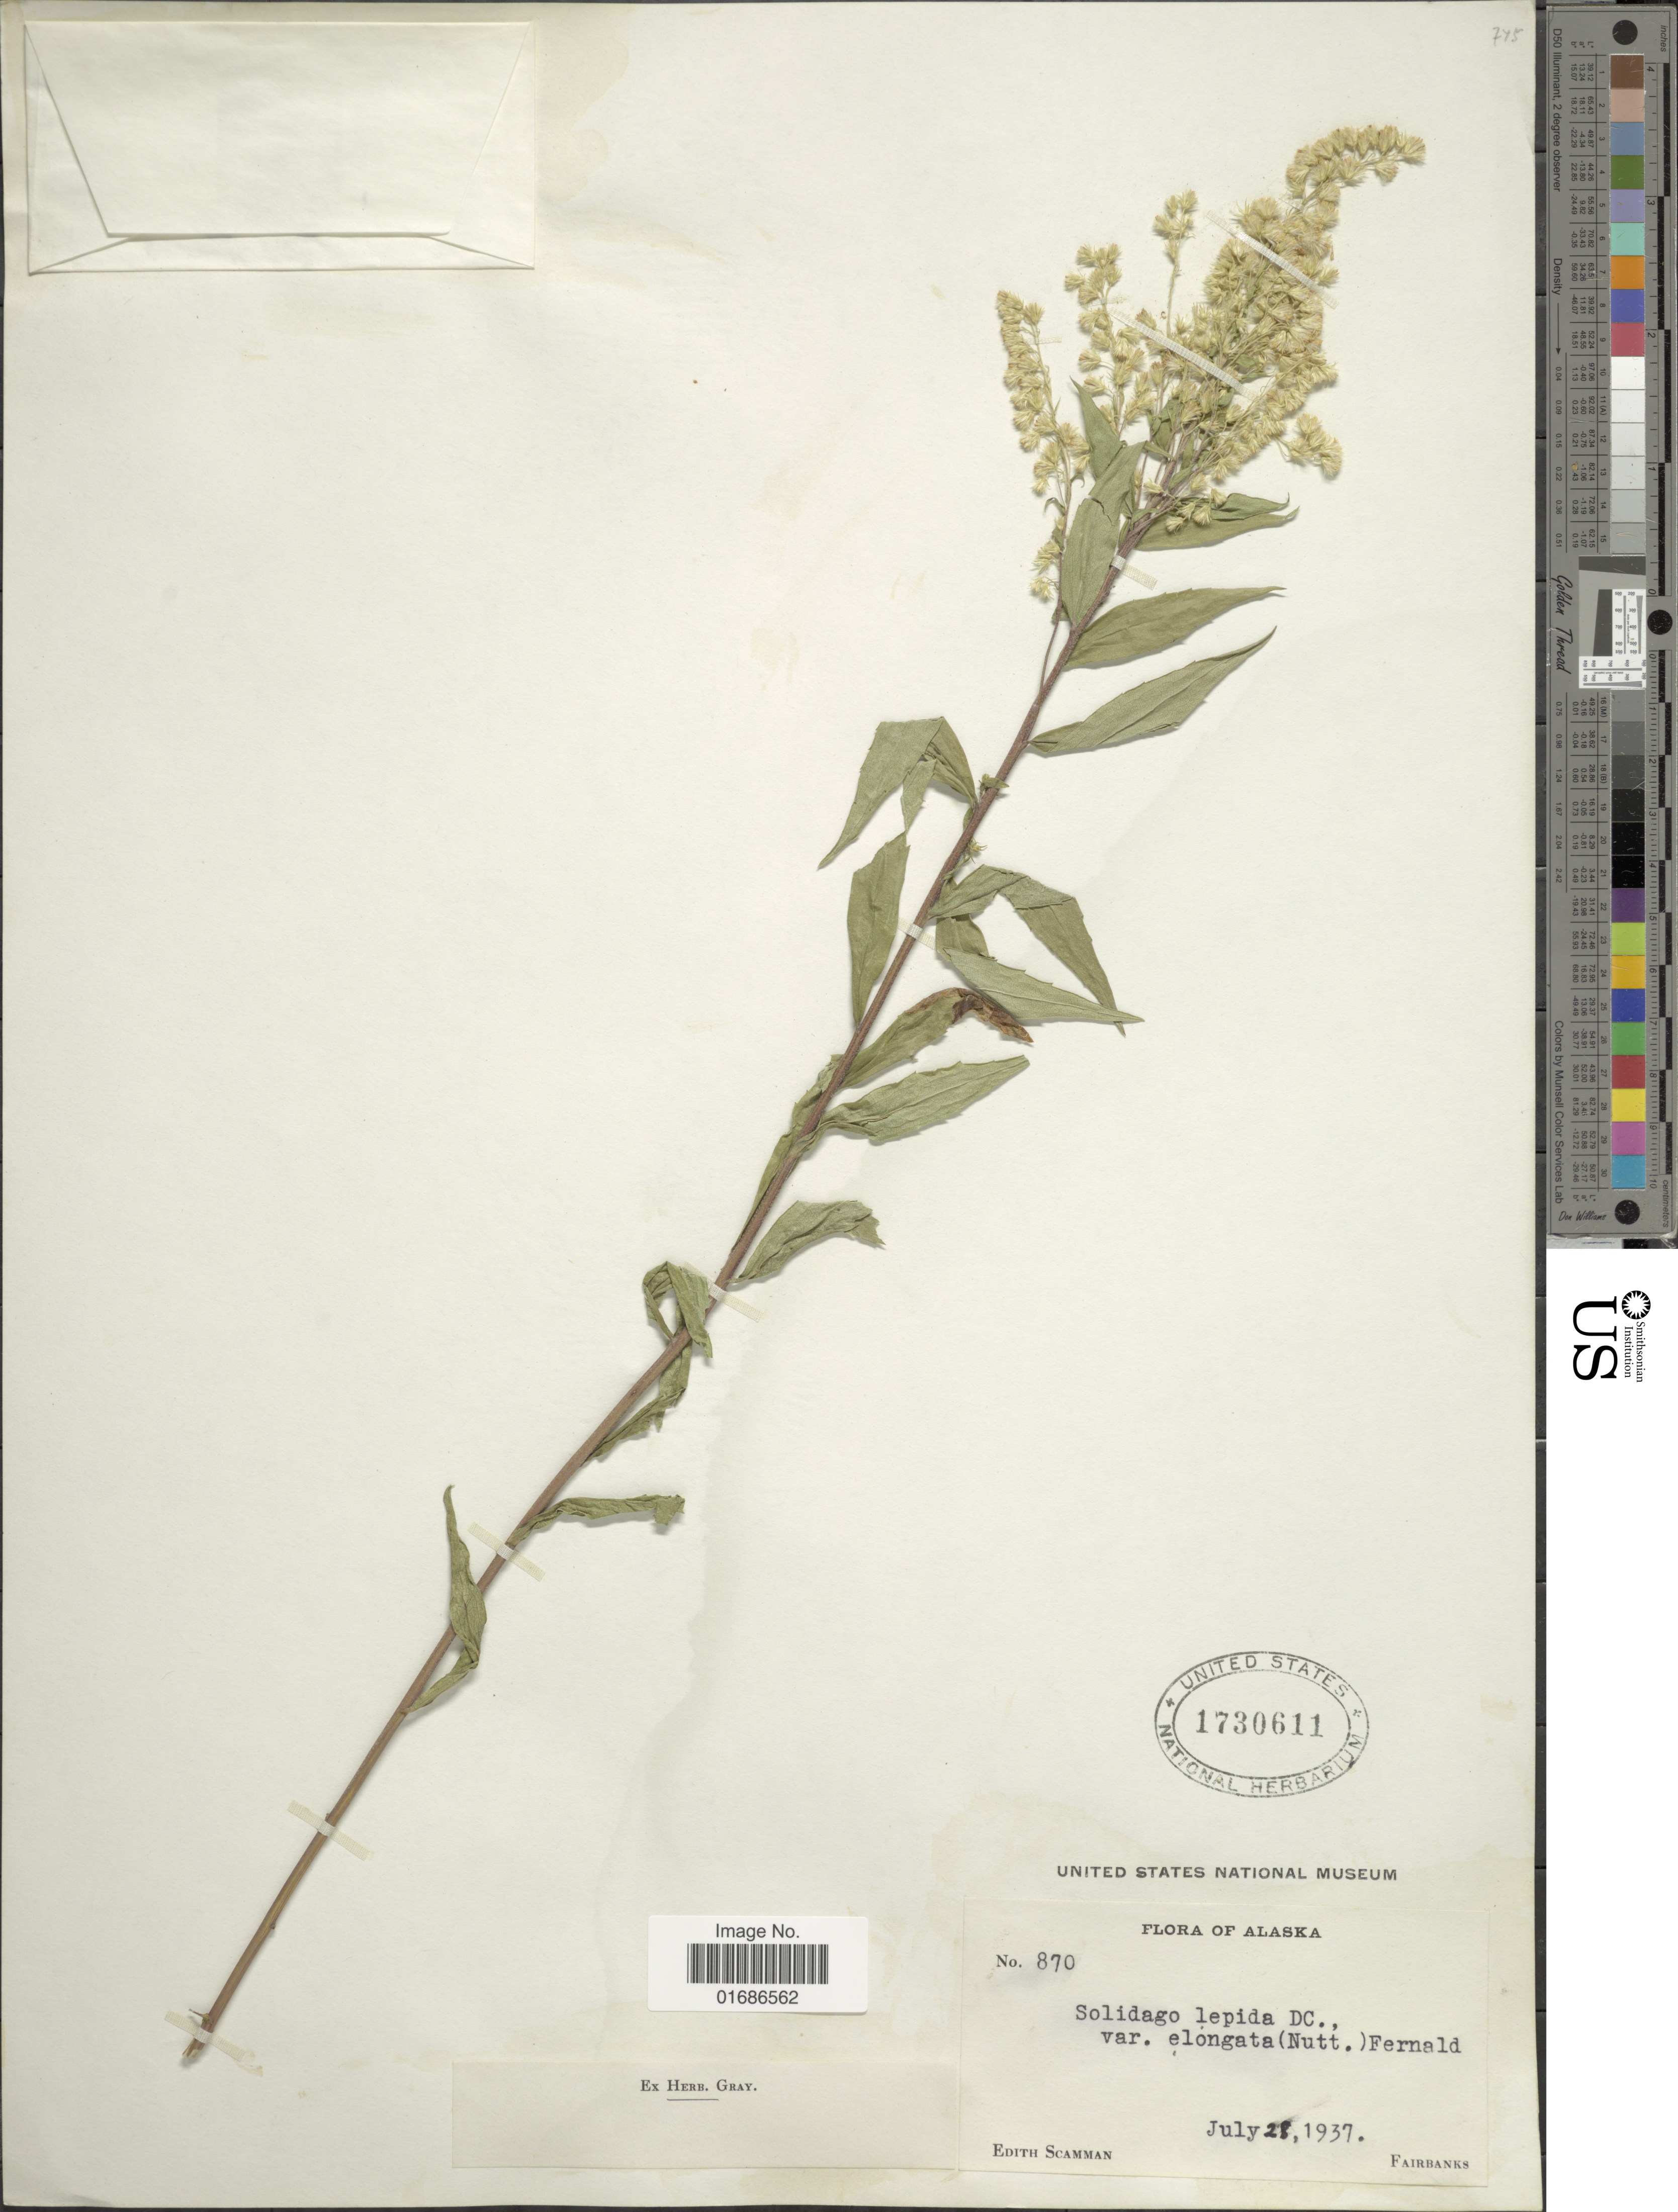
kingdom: Plantae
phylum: Tracheophyta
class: Magnoliopsida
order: Asterales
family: Asteraceae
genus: Solidago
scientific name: Solidago elongata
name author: Nutt.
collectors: E. Scamman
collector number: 870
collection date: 1937-07-28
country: United States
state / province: Alaska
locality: Fairbanks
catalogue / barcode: US 1730611